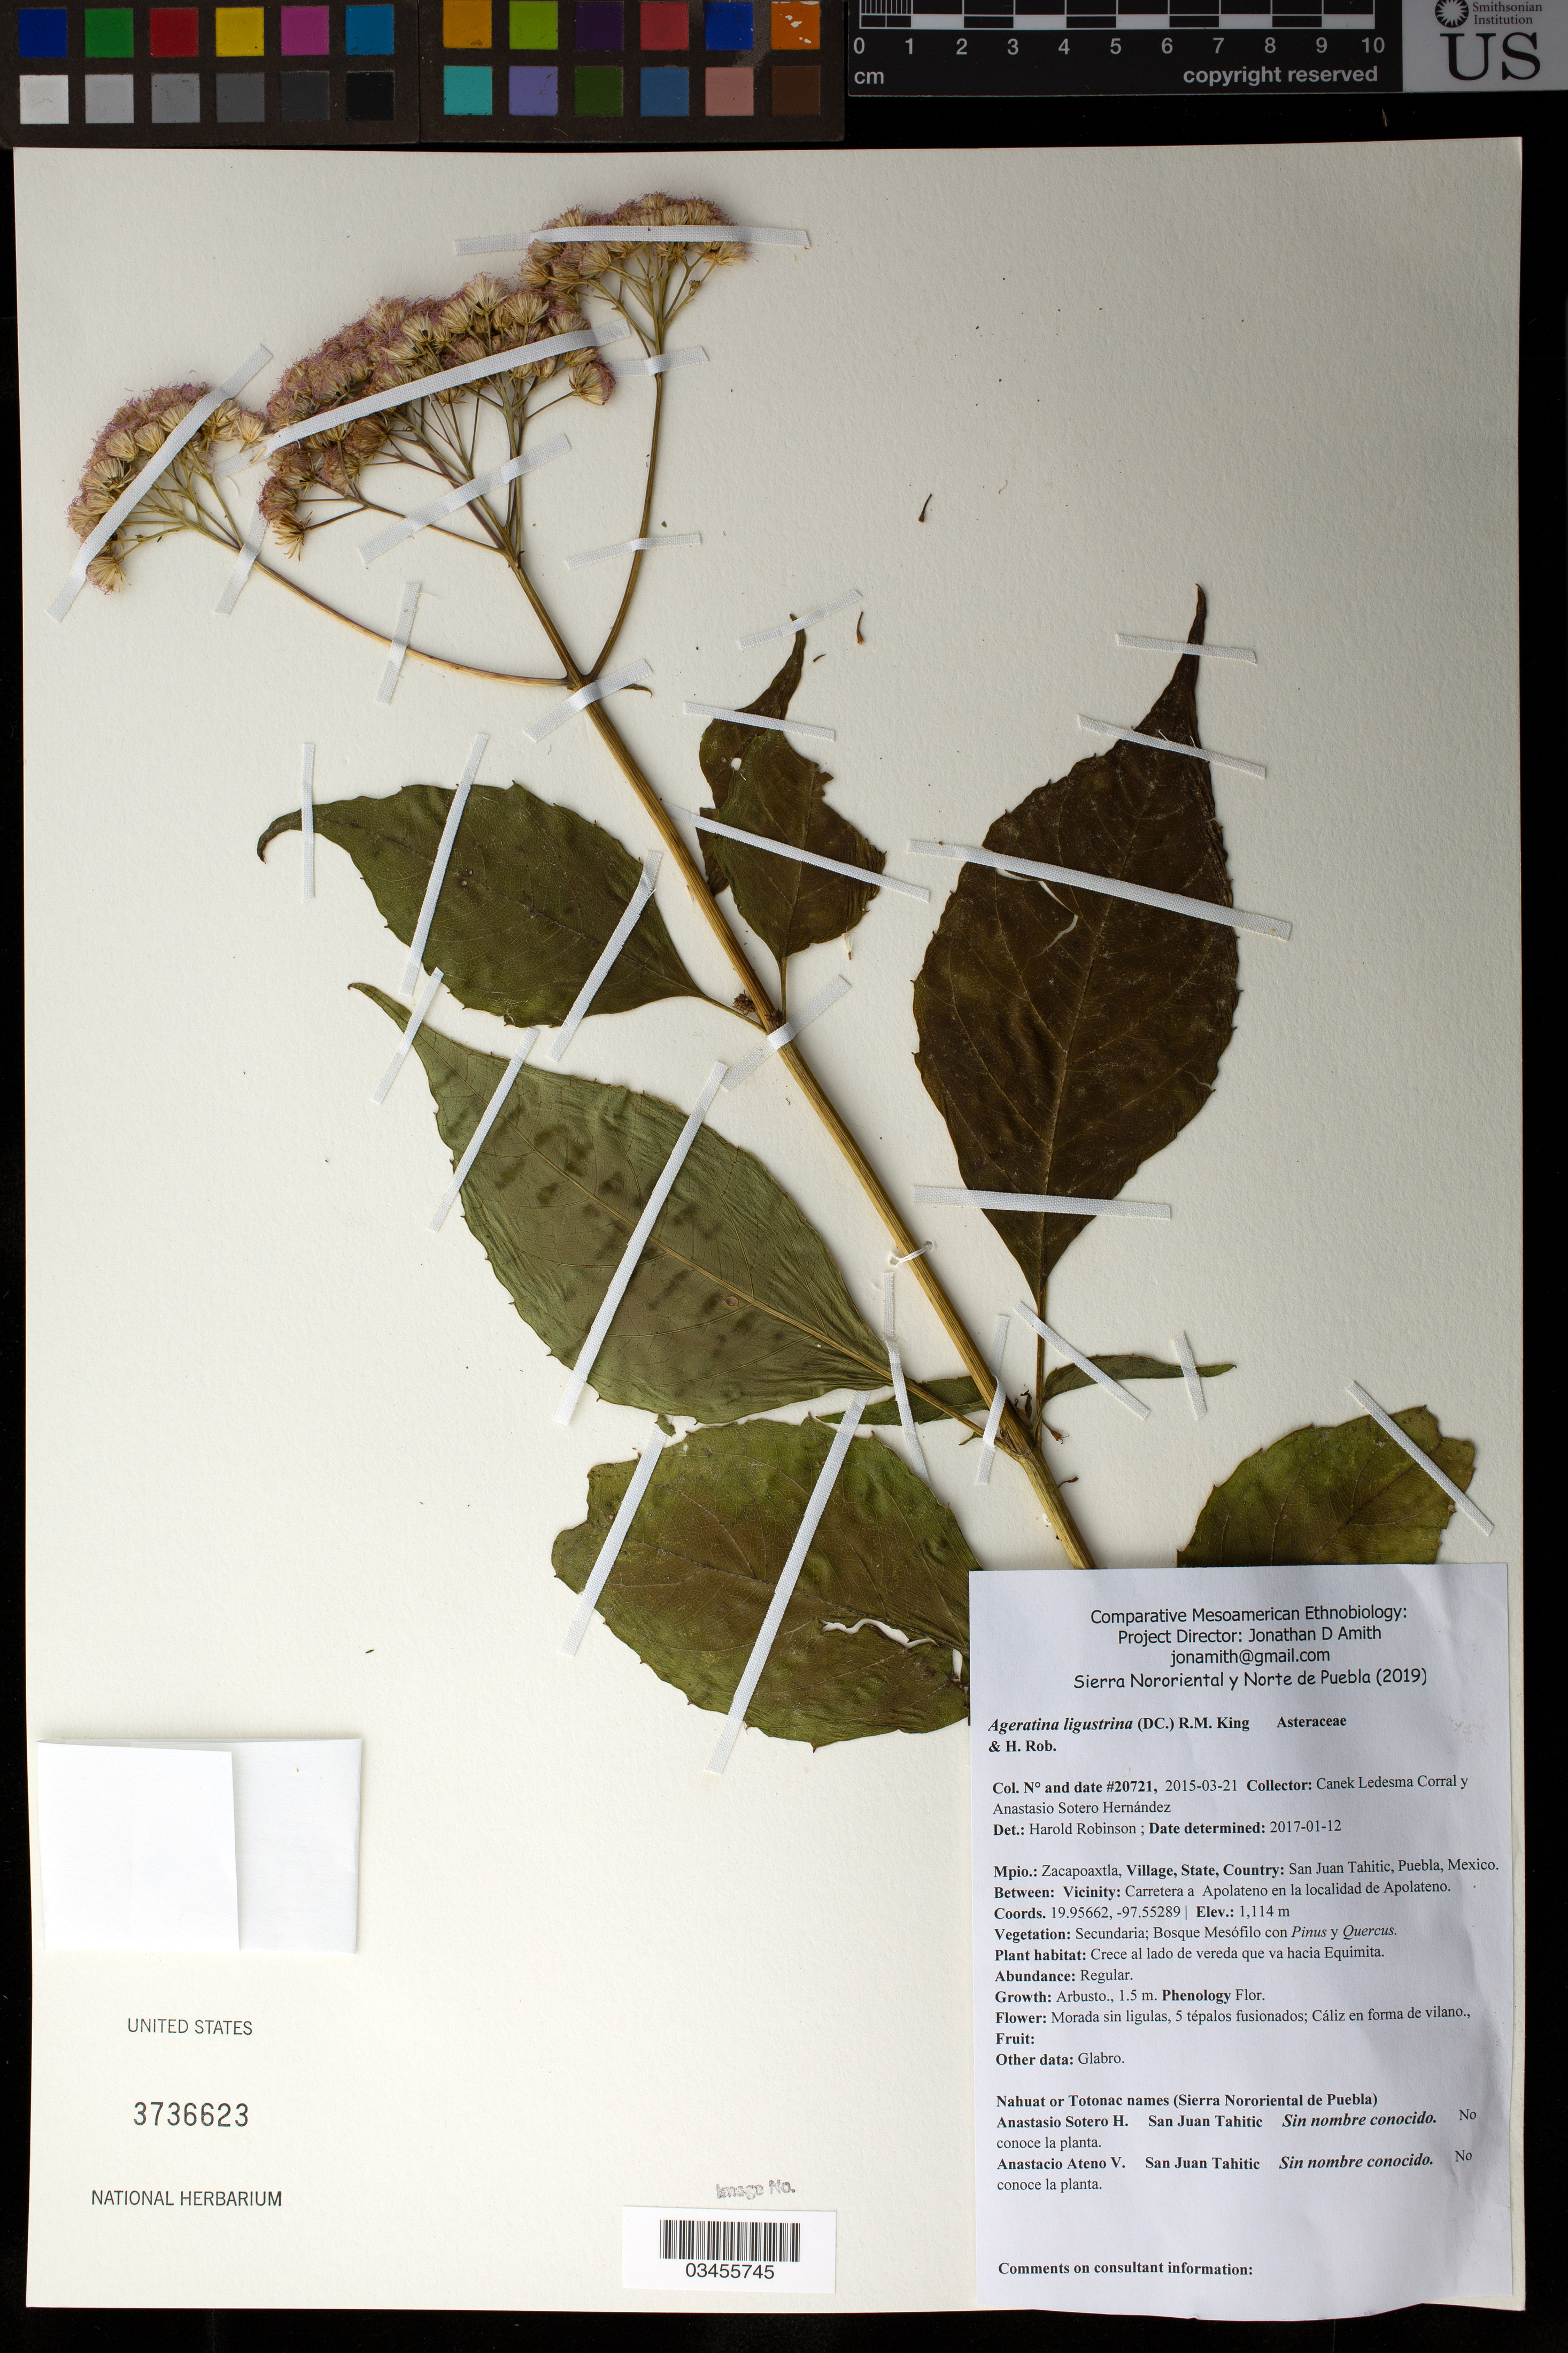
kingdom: Plantae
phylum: Tracheophyta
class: Magnoliopsida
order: Asterales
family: Asteraceae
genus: Ageratina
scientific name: Ageratina ligustrina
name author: (DC.) R.M. King & H. Rob.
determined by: Robinson, Harold E., (US)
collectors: Canek Ledesma C. & A. Sotero H.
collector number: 20721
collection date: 2015-03-21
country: México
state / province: Puebla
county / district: Zacapoaxtla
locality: PUEBLO: San Juan Tahitic; LOCALIDAD EXACTA: Carretera a Apolateno en la localidad de Apolateno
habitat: Bosque mesófilo con Pinus y Quercus | Crece al lado de vereda que va hacia Equimita.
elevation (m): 1114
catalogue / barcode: US 3736623